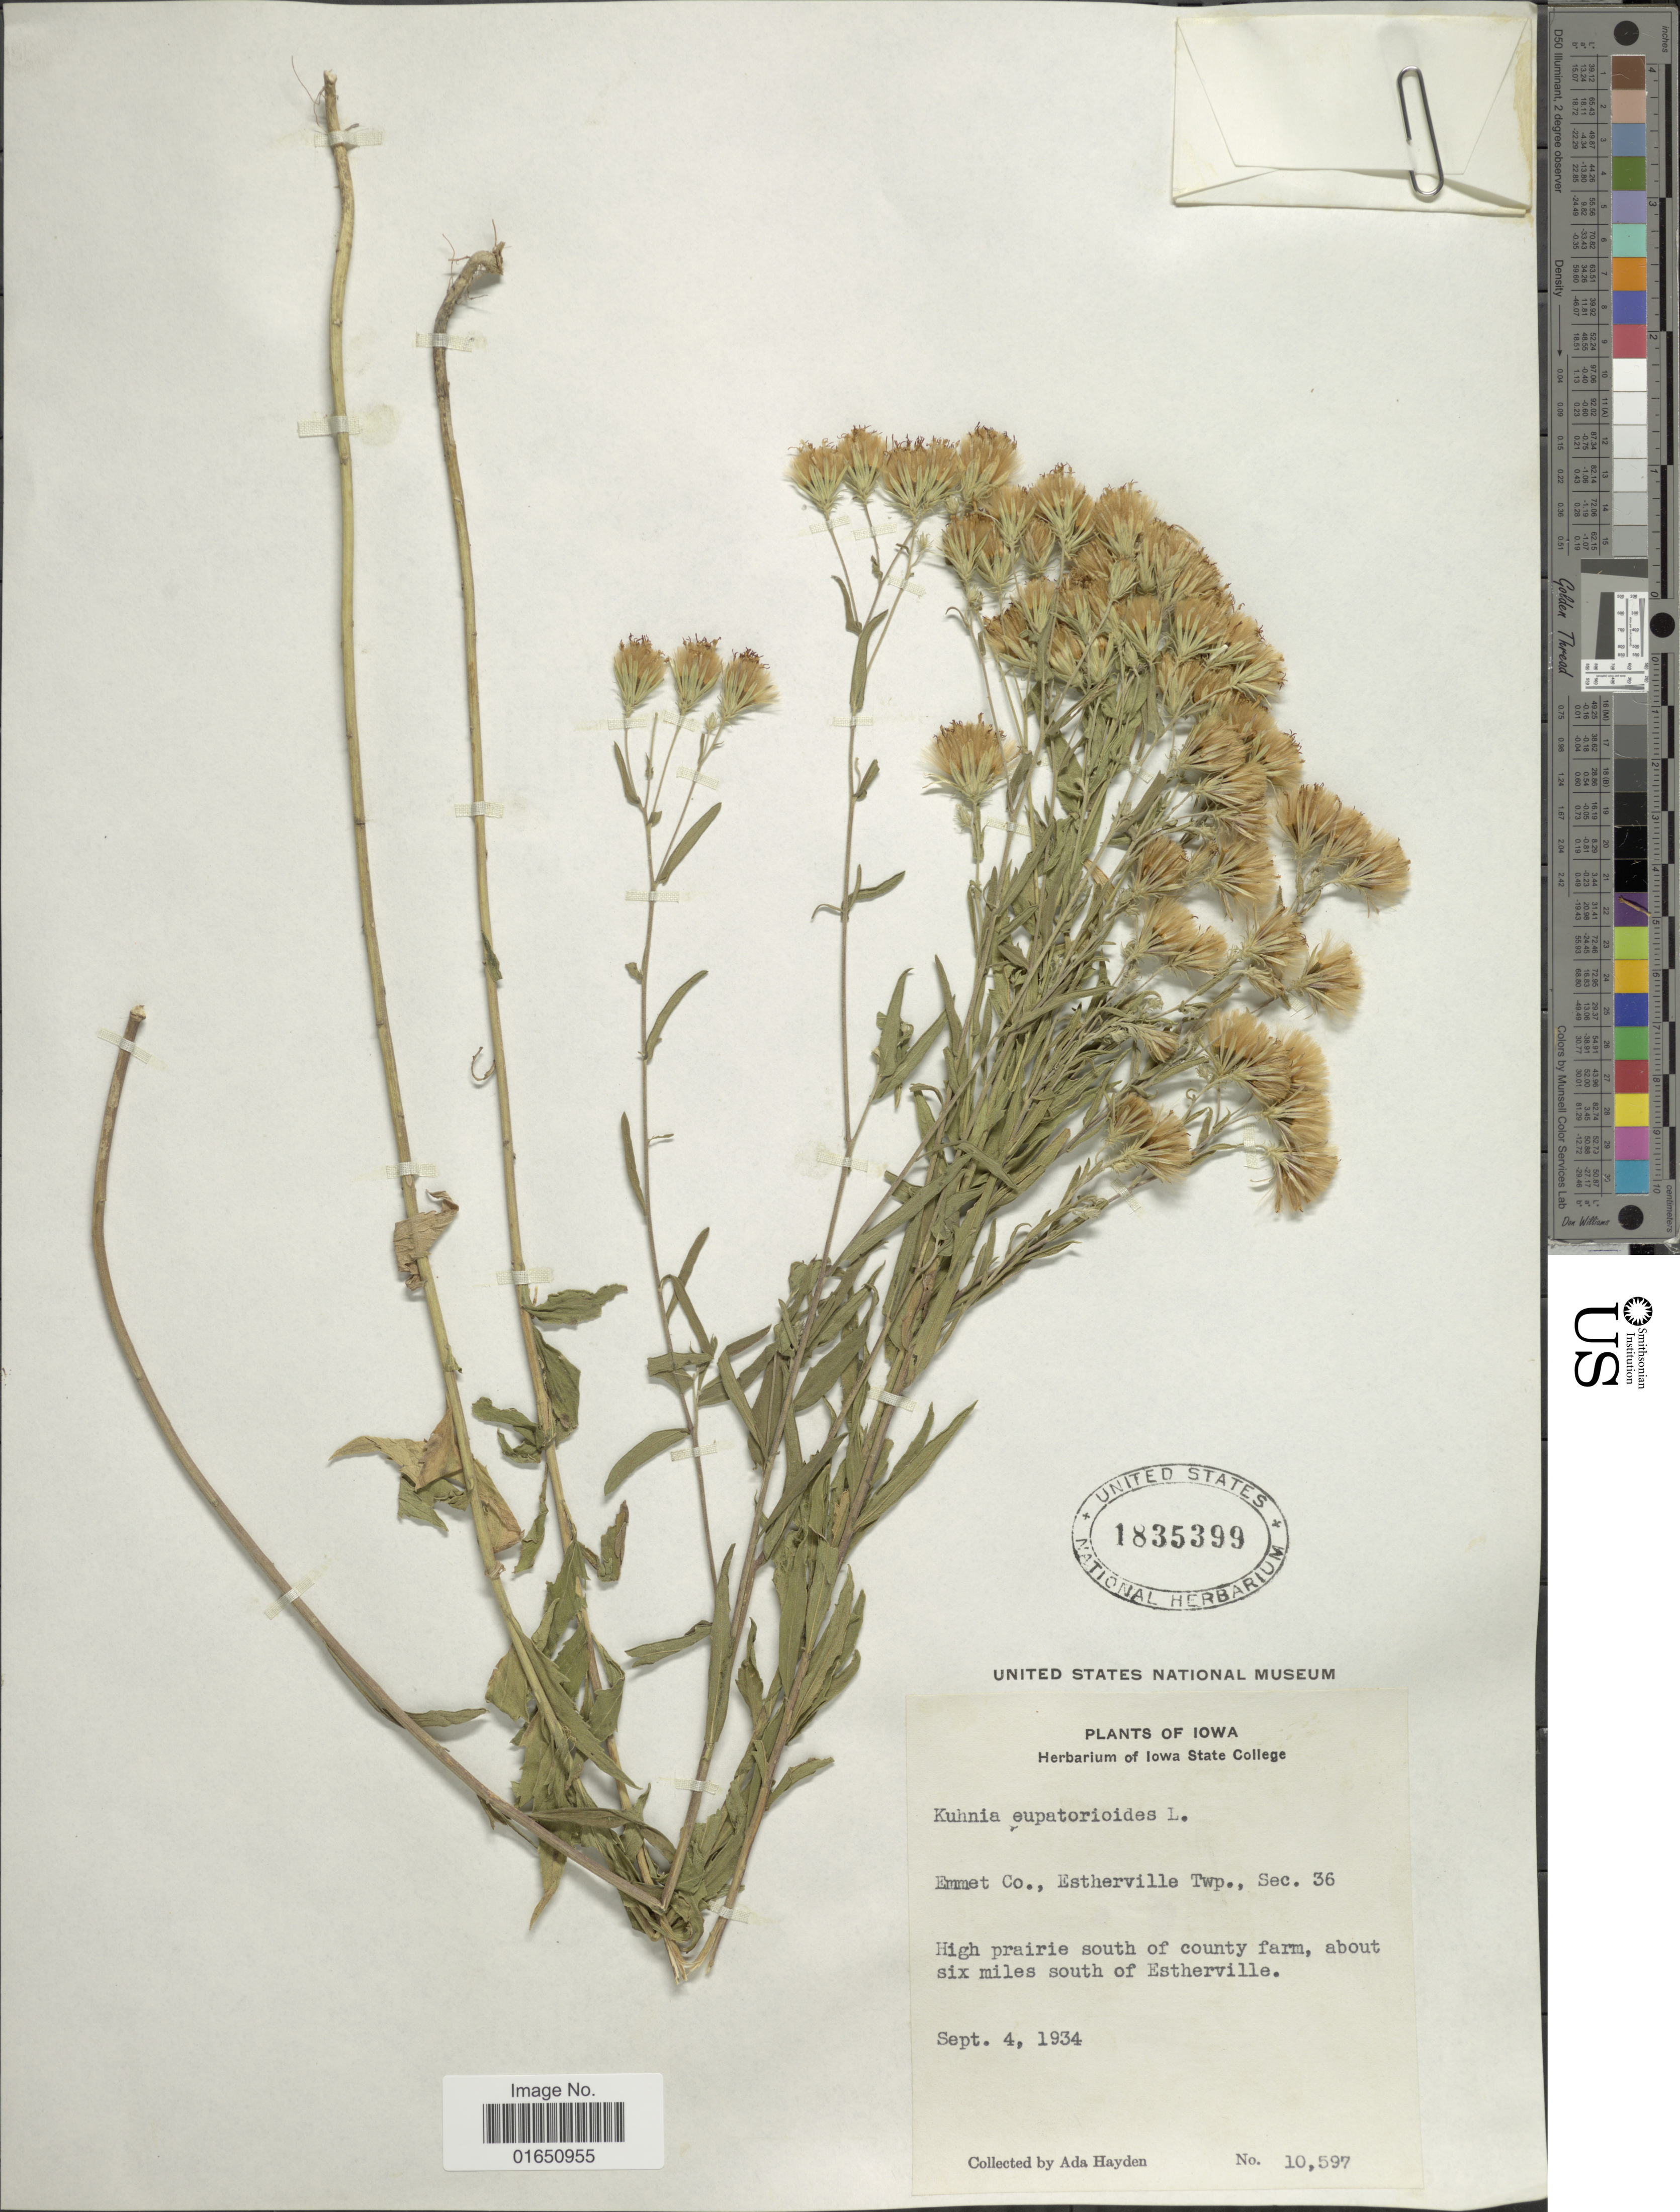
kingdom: Plantae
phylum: Tracheophyta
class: Magnoliopsida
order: Asterales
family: Asteraceae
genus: Brickellia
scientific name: Brickellia eupatorioides var. corymbulosa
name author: (Torr. & A. Gray) Shinners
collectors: Ada Hayden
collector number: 10597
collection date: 1934-09-04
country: United States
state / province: Iowa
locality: Emmet Co., Estherville Twp., Sec. 36. High prairie south of county farm, about six miles south of Estherville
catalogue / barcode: US 1835399